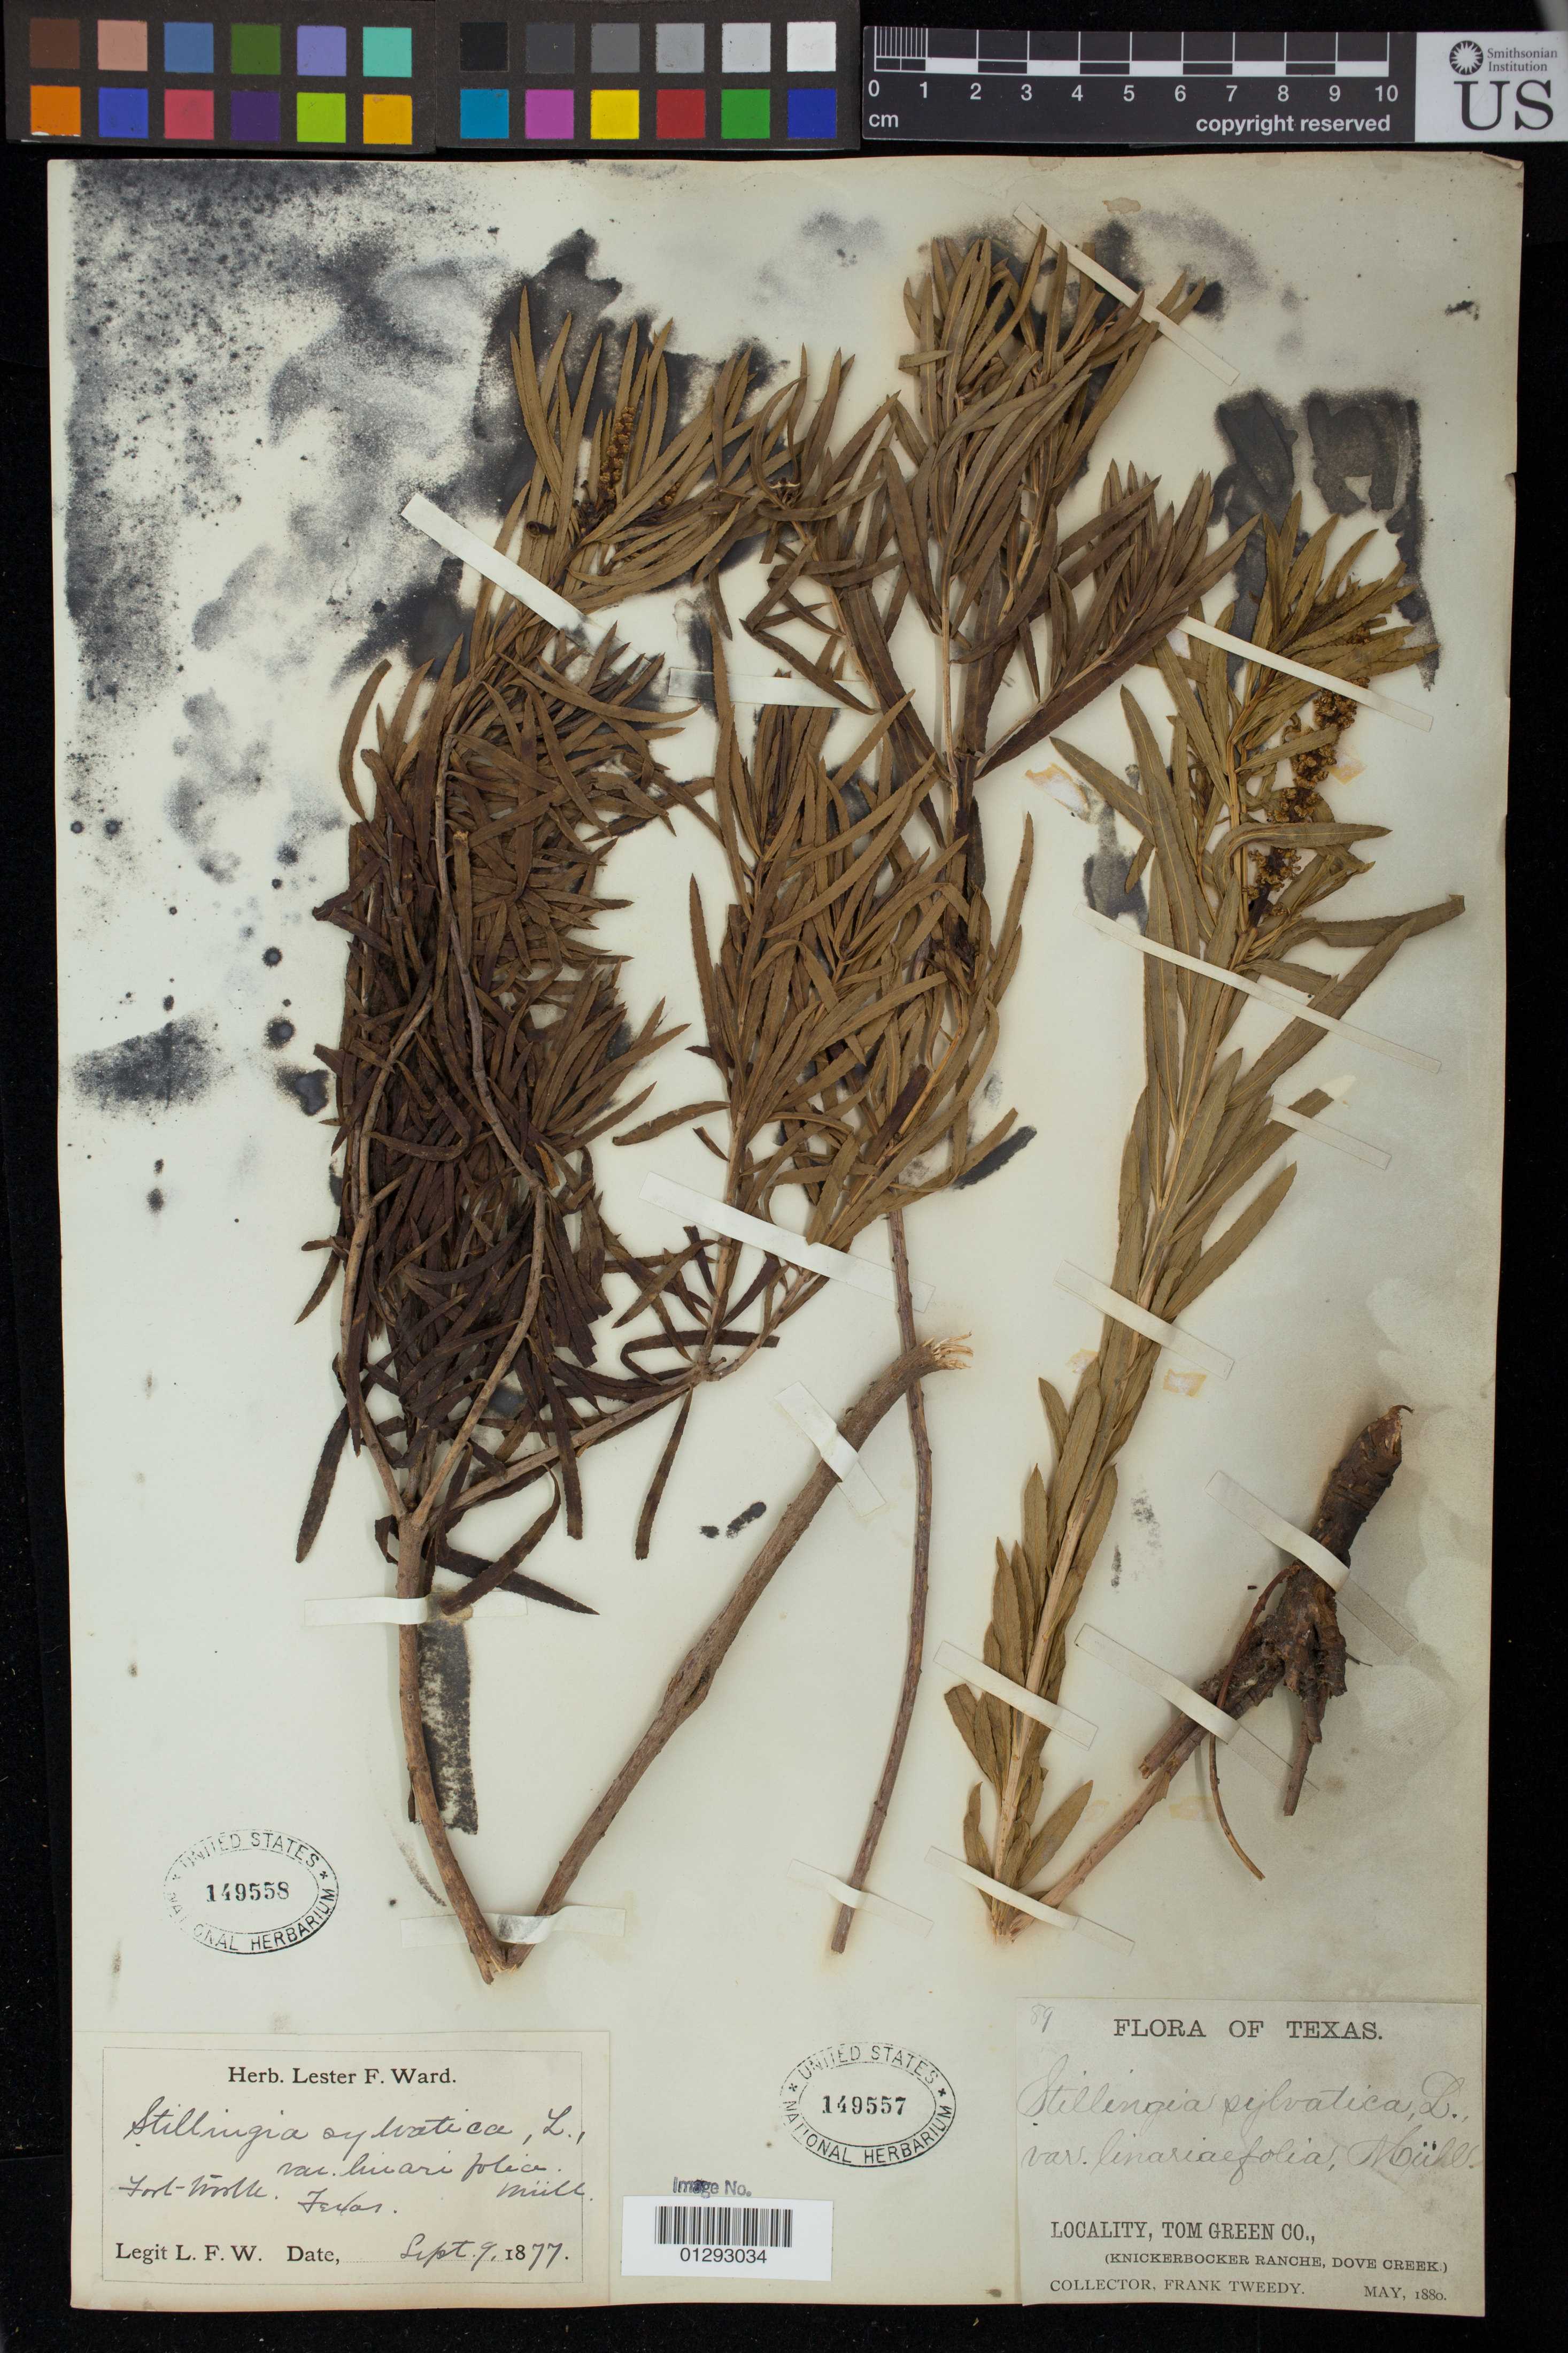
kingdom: Plantae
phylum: Tracheophyta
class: Magnoliopsida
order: Malpighiales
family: Euphorbiaceae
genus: Stillingia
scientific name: Stillingia texana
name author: I.M. Johnst.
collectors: F. Tweedy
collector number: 89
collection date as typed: May 1880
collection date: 1880-05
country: United States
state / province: Texas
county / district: Tom Green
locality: Knickerbocker Ranche, Dove Creek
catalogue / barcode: US 149558